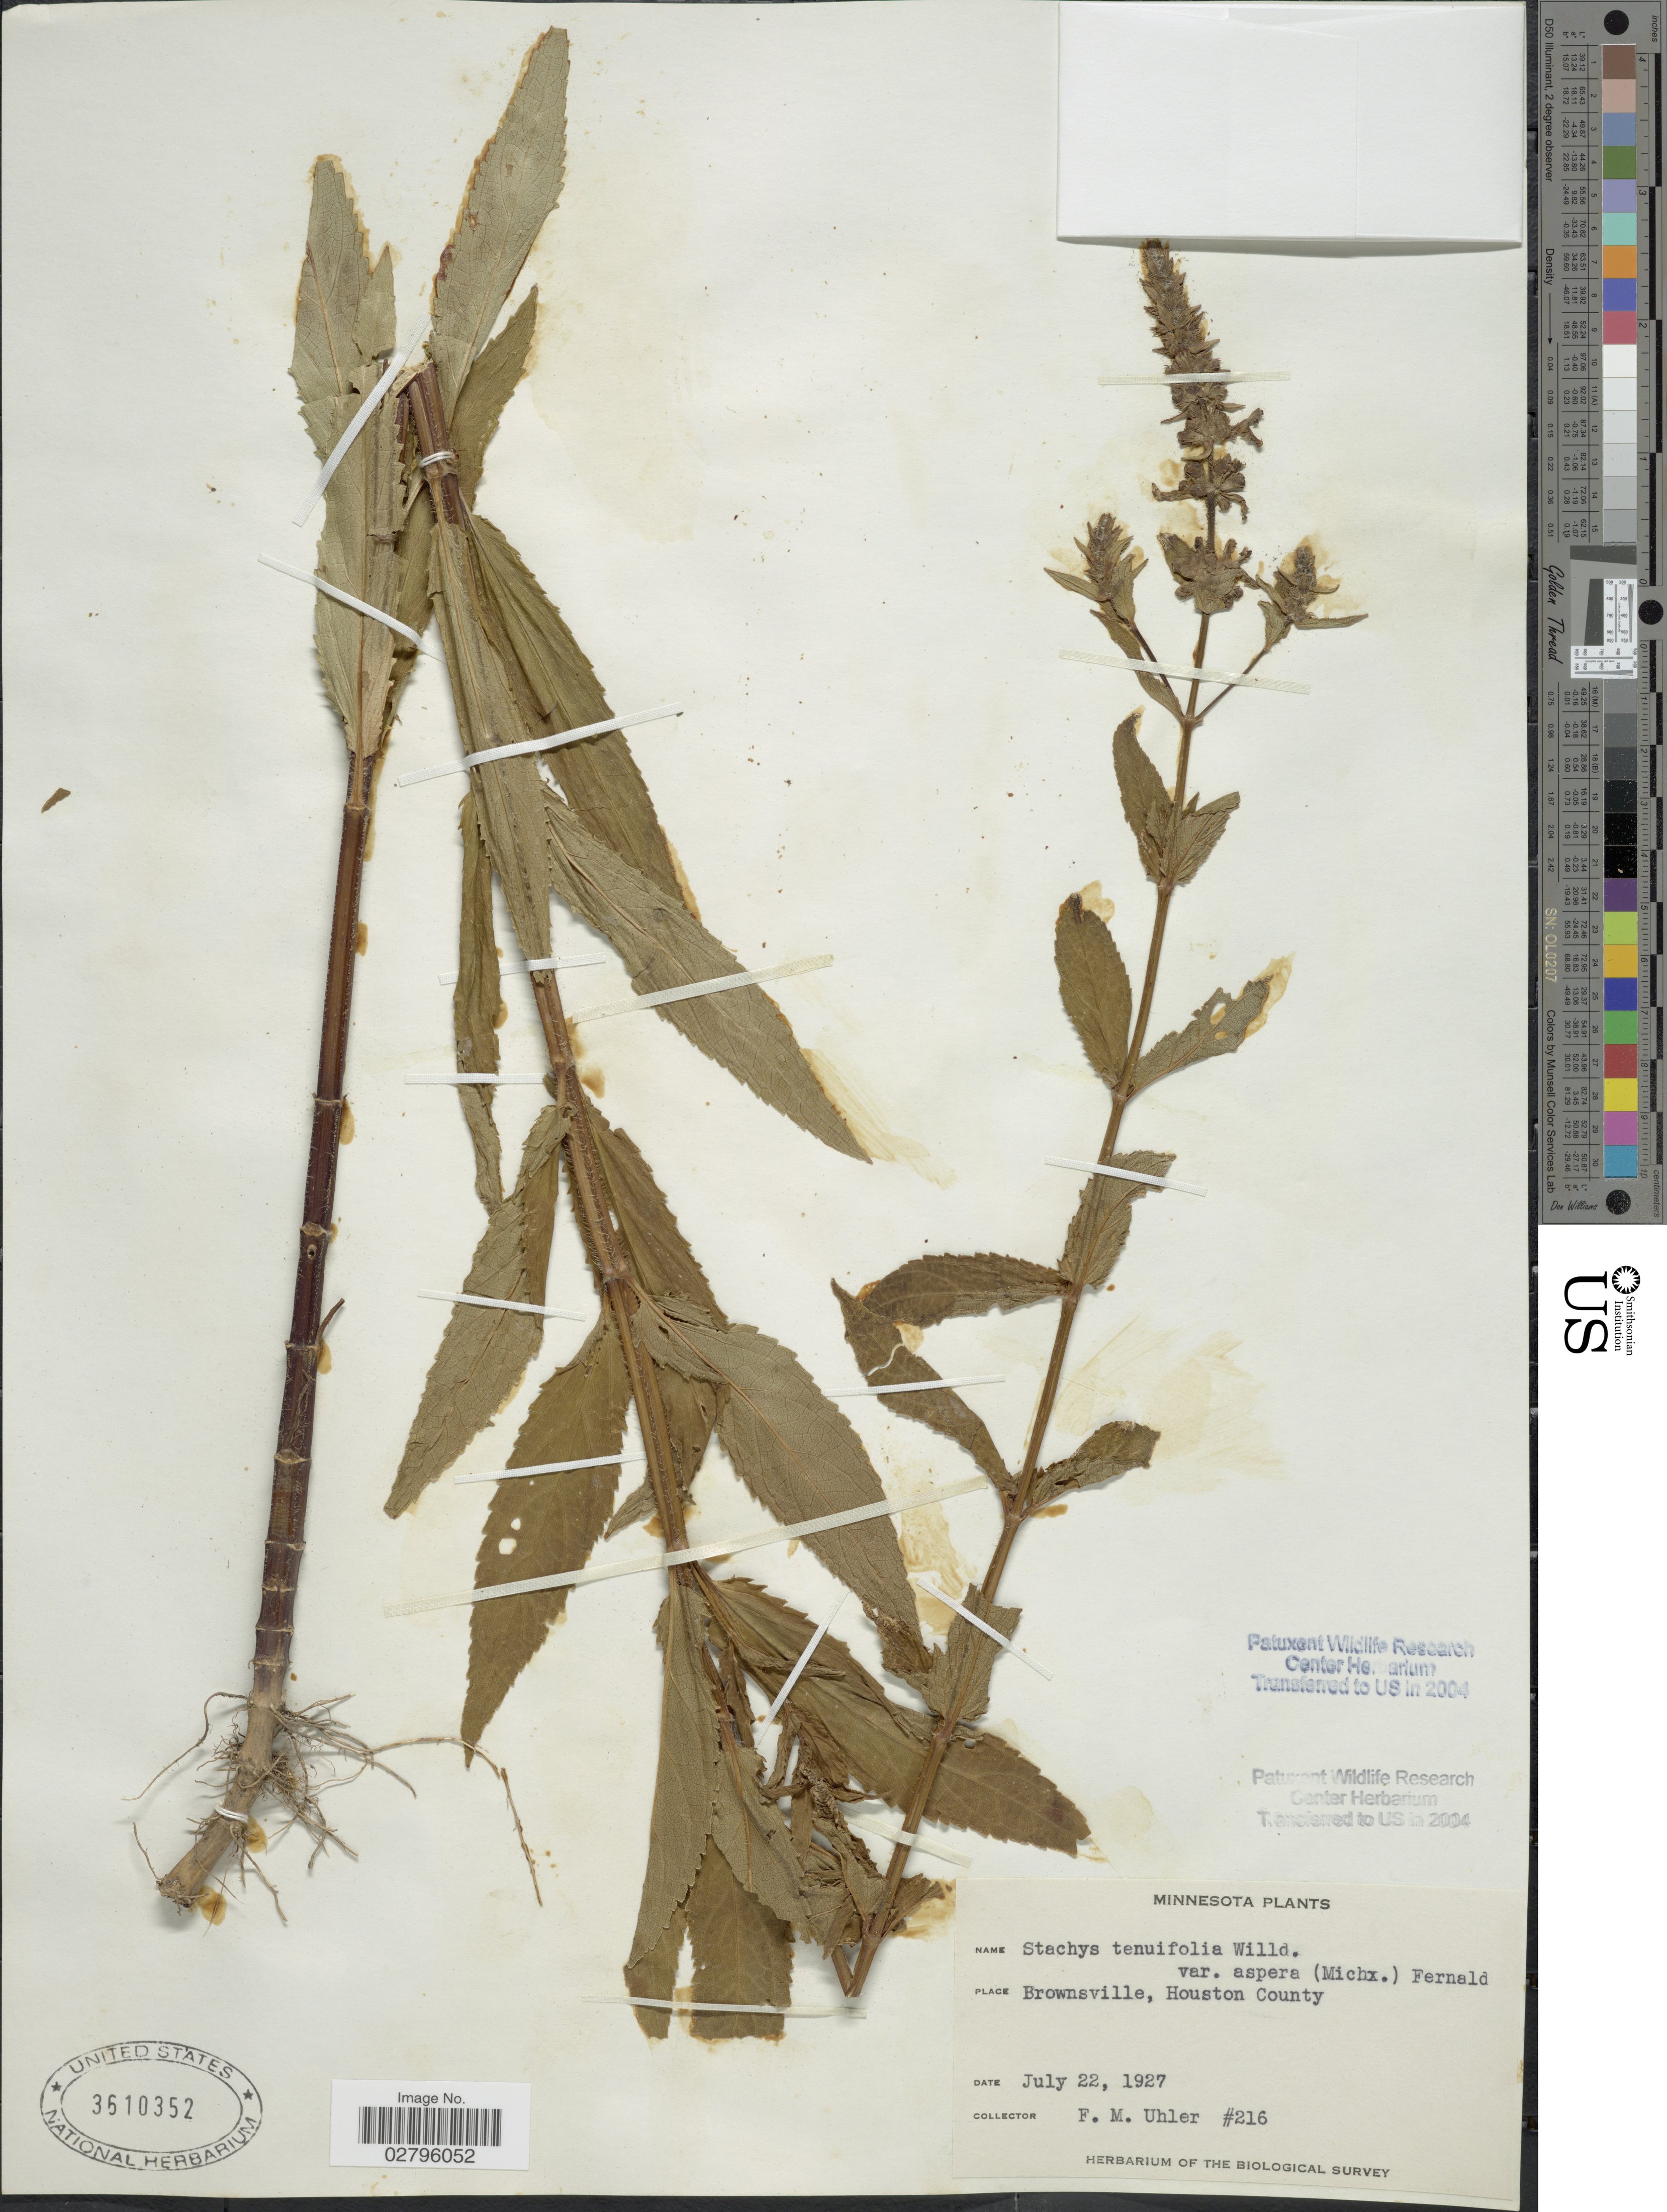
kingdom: Plantae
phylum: Tracheophyta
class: Magnoliopsida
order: Lamiales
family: Lamiaceae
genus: Stachys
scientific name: Stachys aspera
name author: Michx.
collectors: F. M. Uhler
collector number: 216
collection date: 1927-07-22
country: United States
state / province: Minnesota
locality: Brownsville, Houston County.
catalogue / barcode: US 3610352